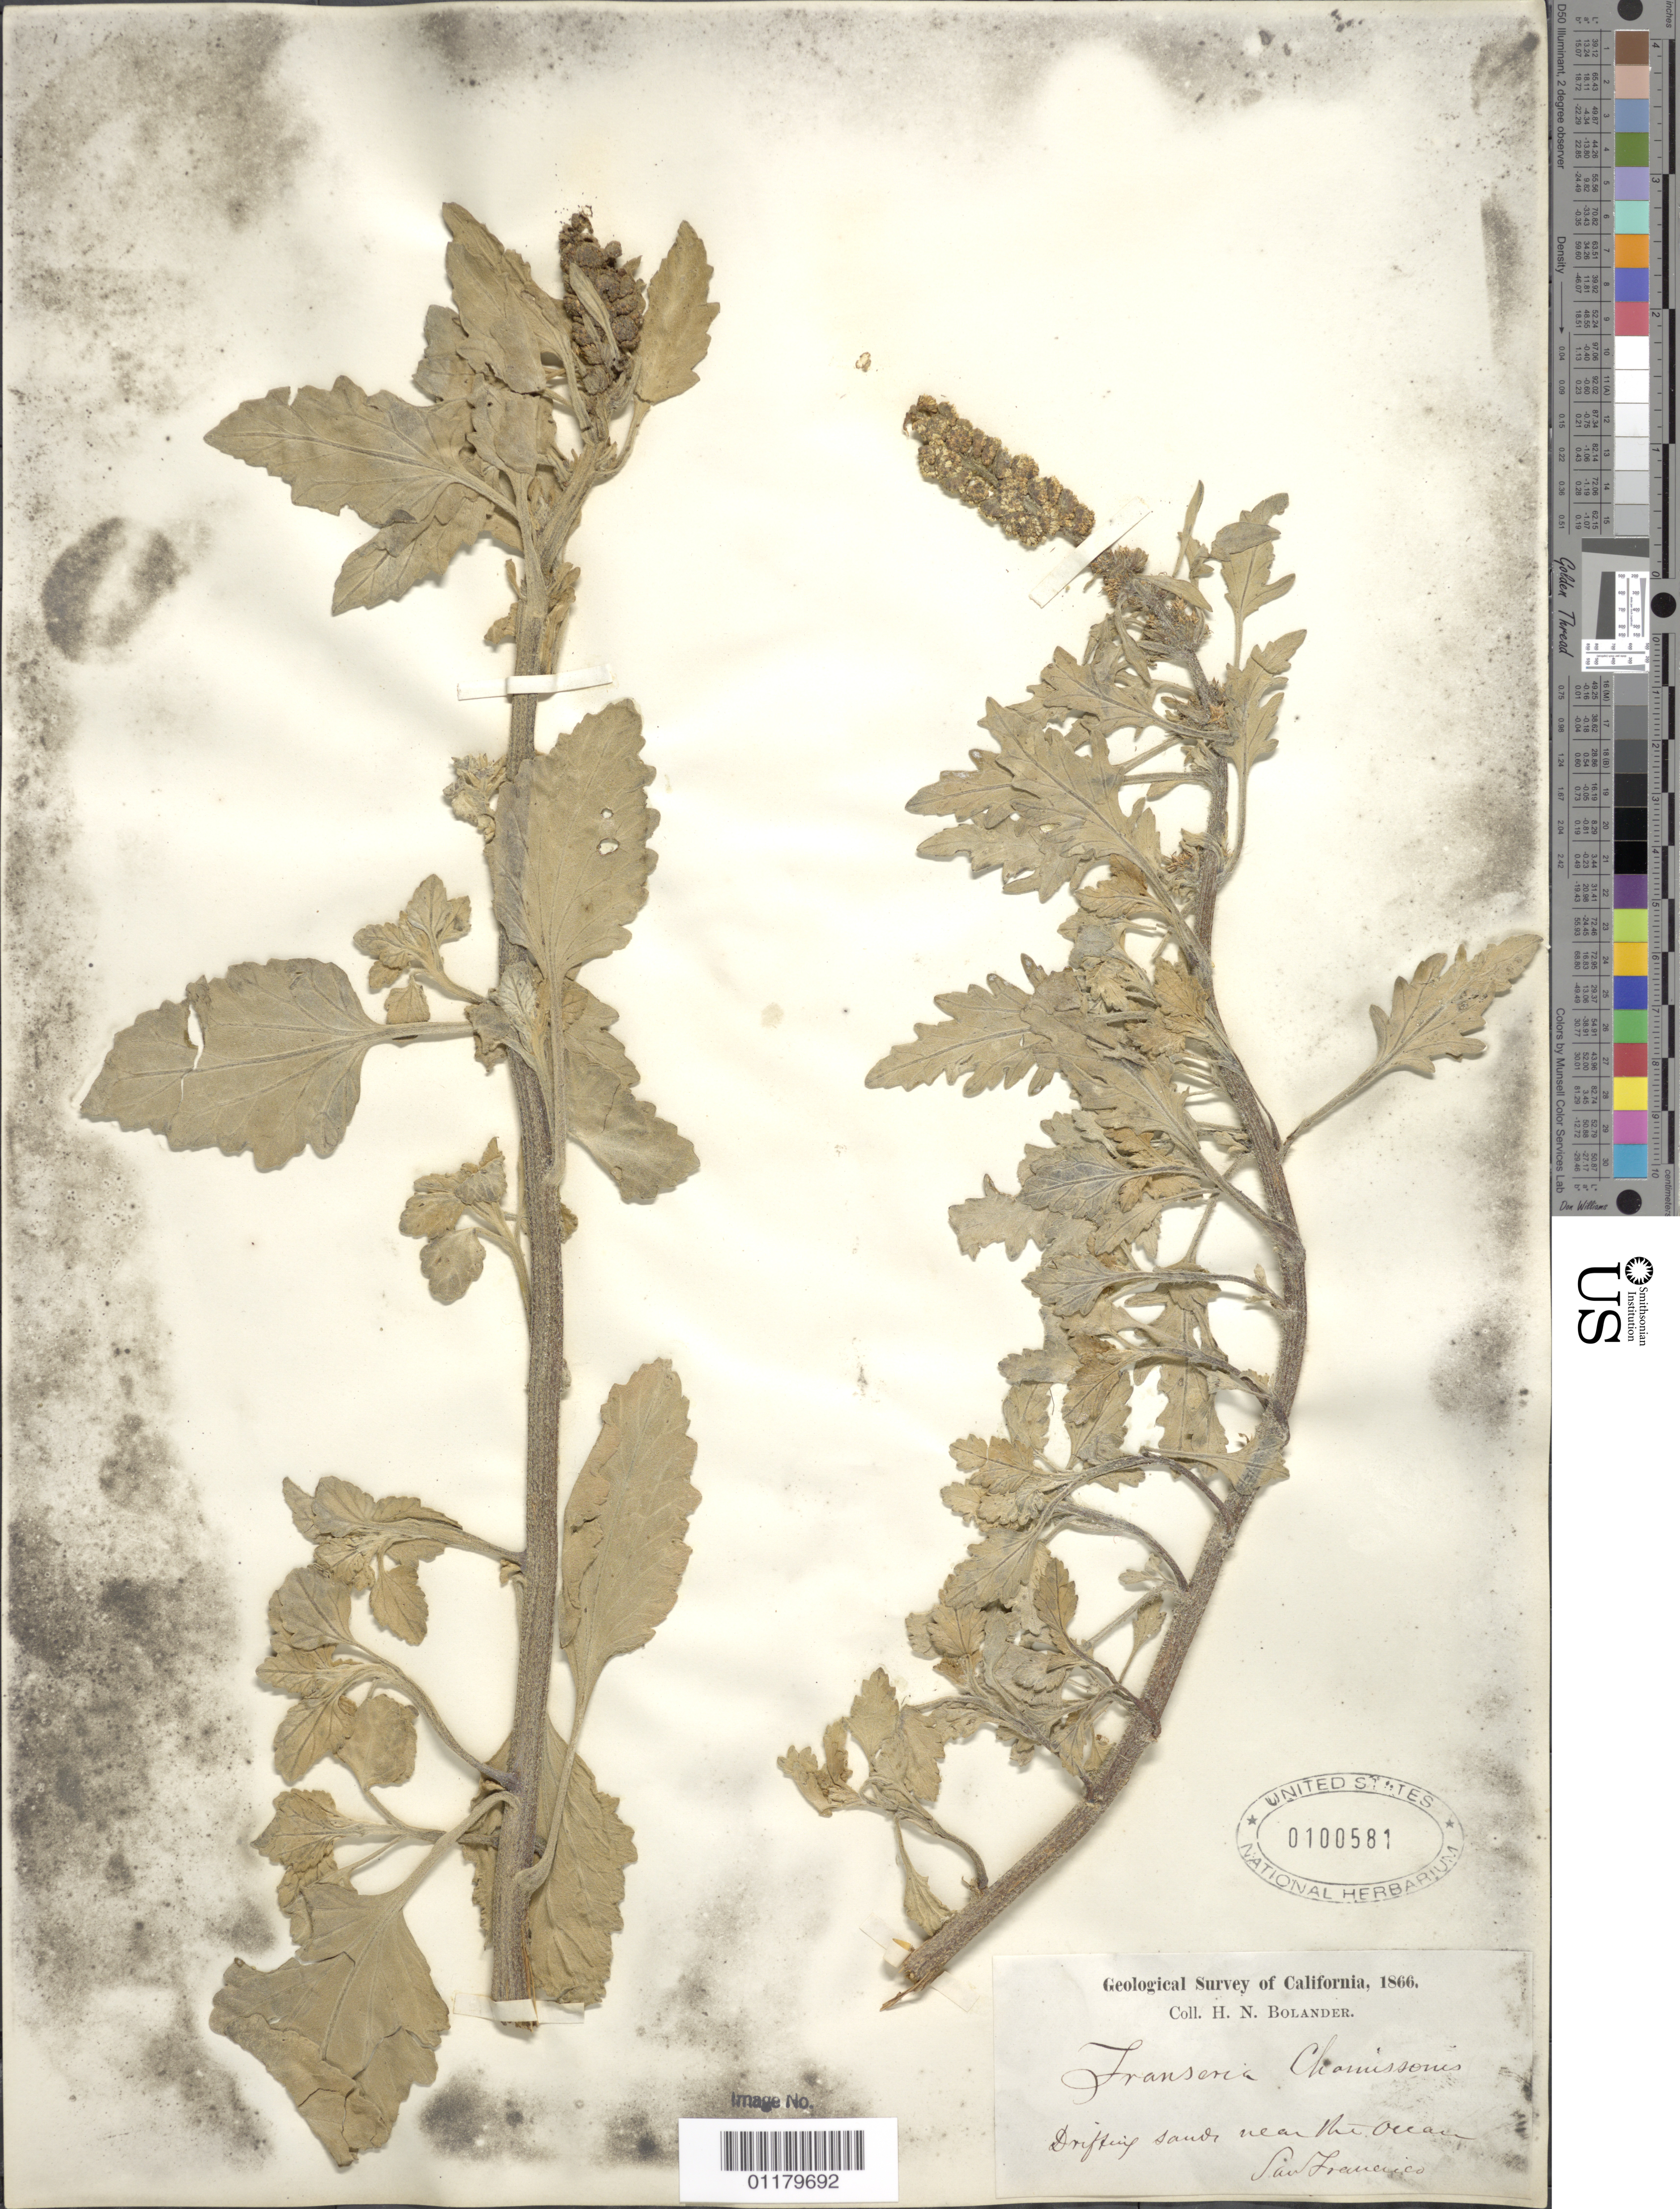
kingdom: Plantae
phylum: Tracheophyta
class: Magnoliopsida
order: Asterales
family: Asteraceae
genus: Franseria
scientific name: Franseria chamissonis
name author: Less.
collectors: H. Bolander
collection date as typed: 1866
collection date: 1866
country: United States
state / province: California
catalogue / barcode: US 100581